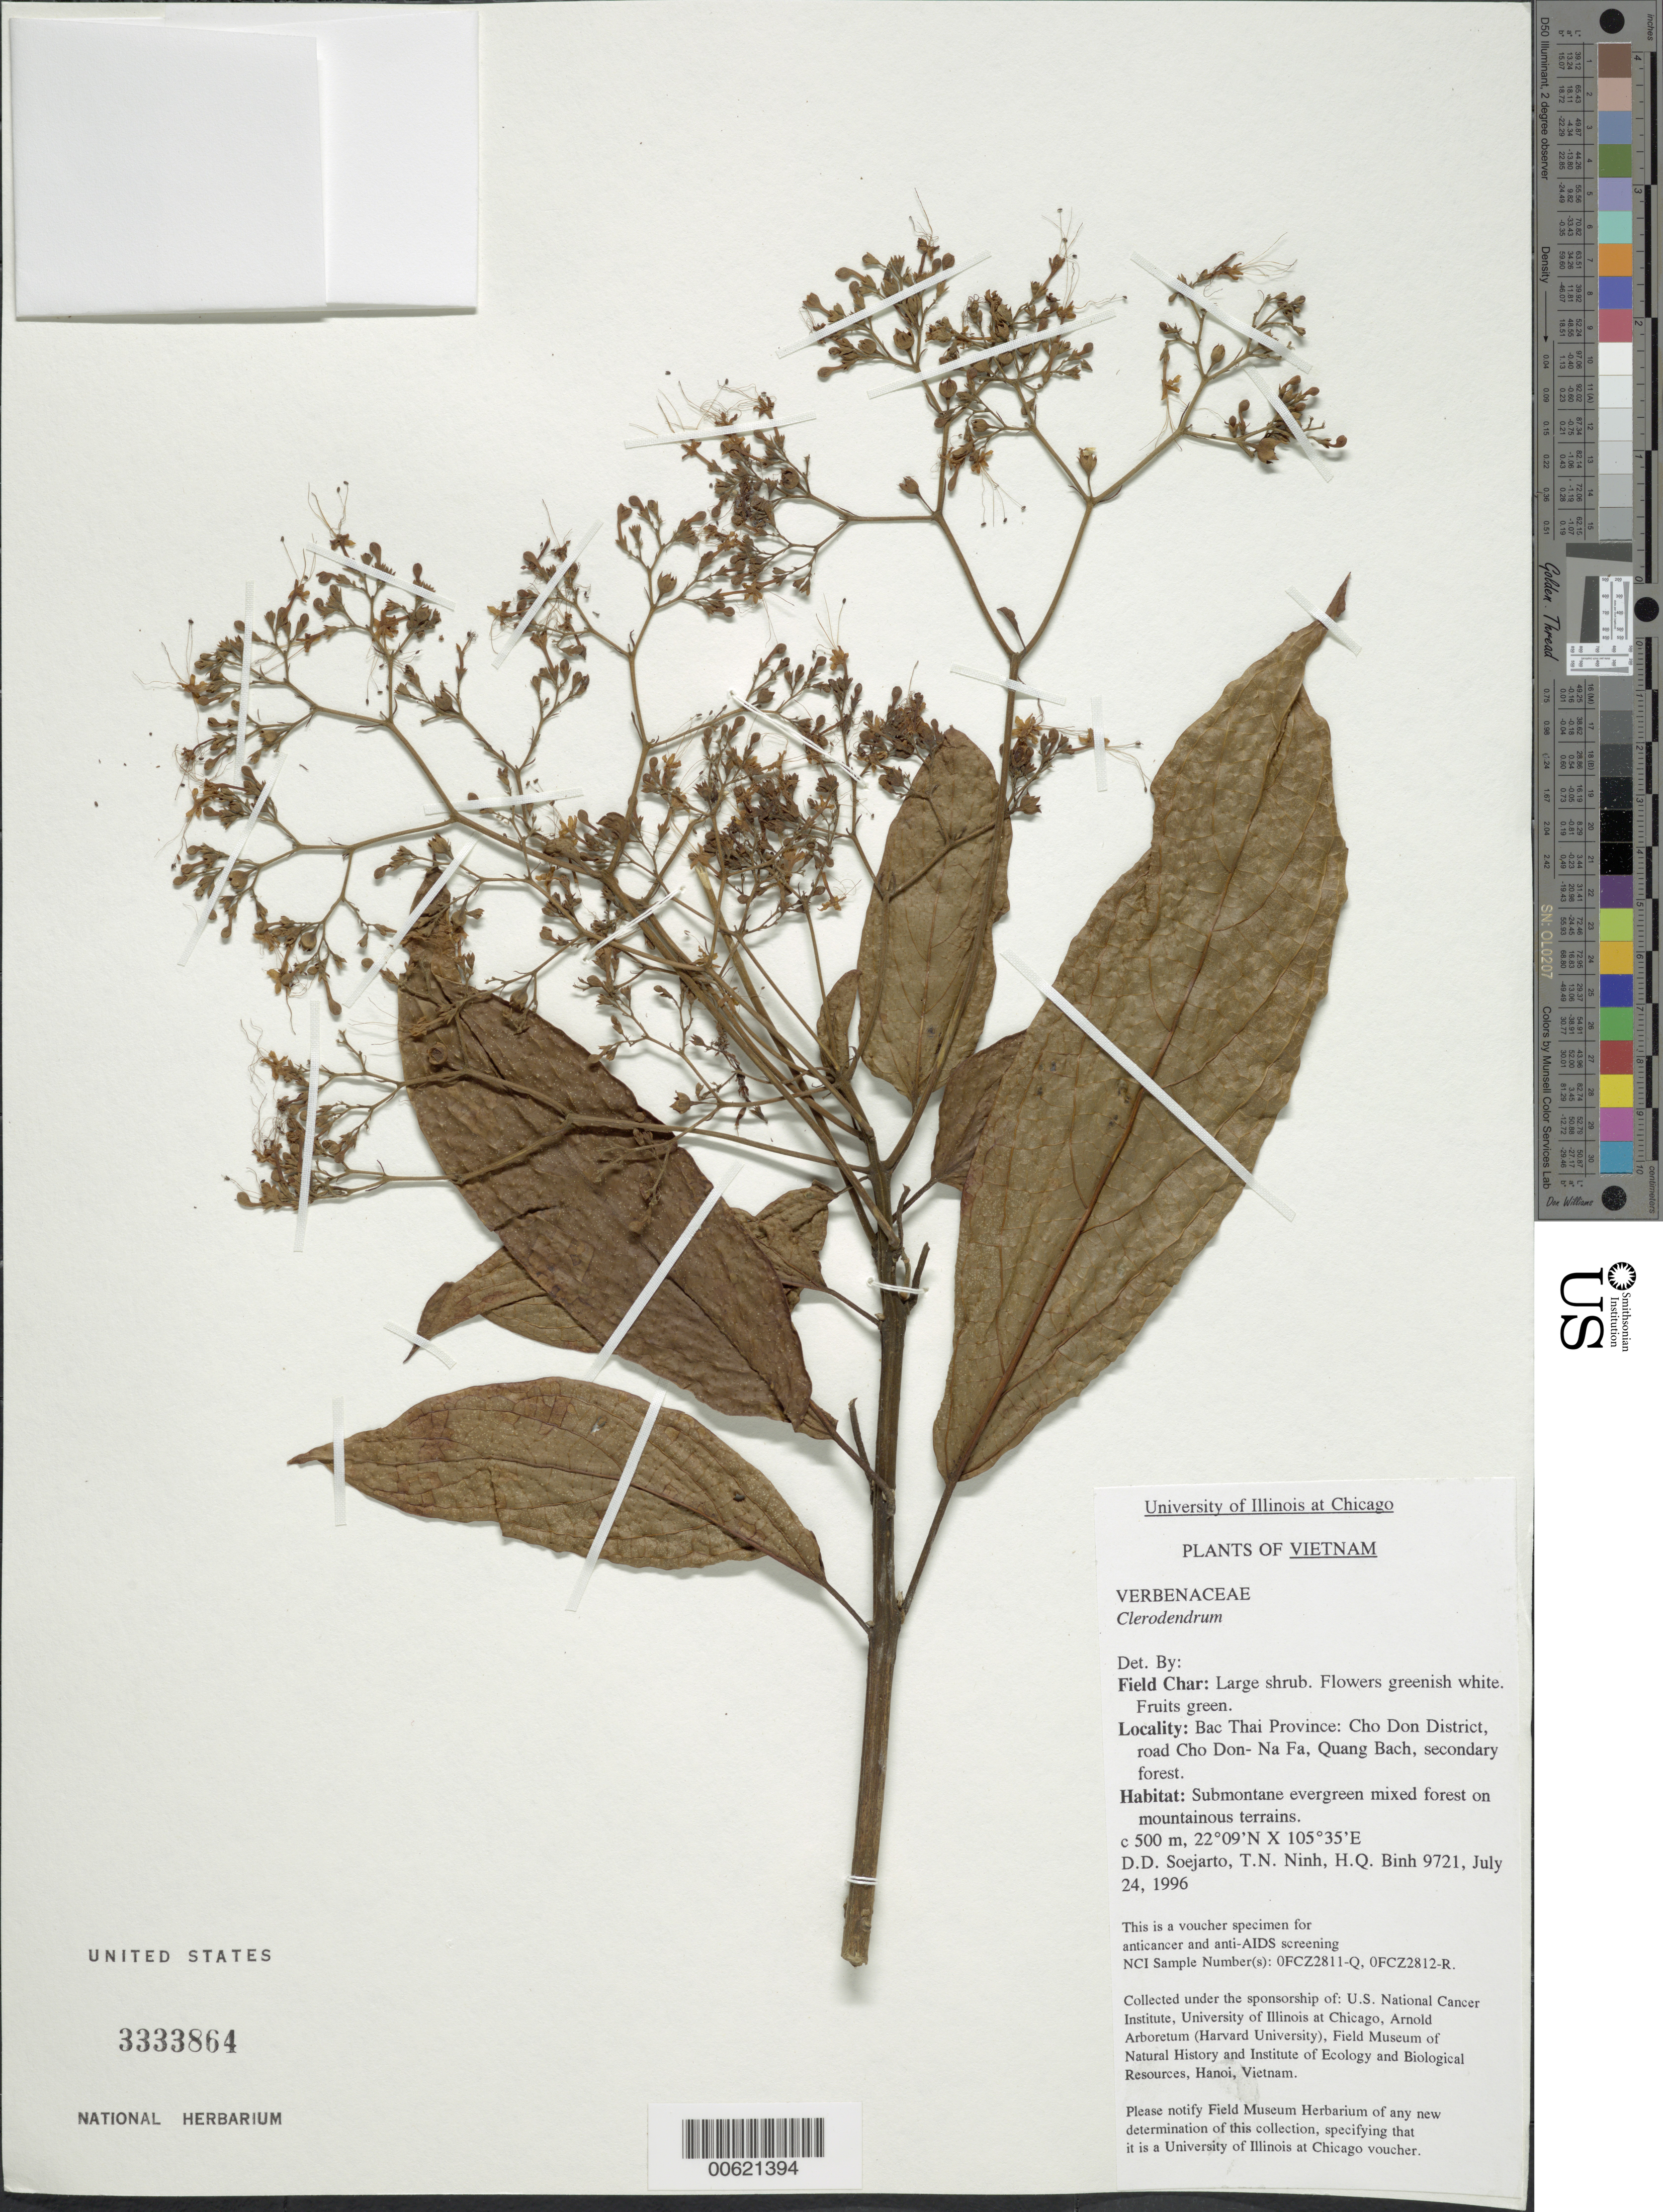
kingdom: Plantae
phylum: Tracheophyta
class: Magnoliopsida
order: Lamiales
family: Lamiaceae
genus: Clerodendrum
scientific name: Clerodendrum sp.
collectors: T. N. Ninh & H. Q. Binh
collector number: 9721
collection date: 1996-07-24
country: Vietnam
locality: Bac Thai Province: Cho Don District, road Cho Don-Na Fa, Quang Bach, secondary forest.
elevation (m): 500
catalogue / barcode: US 3333864